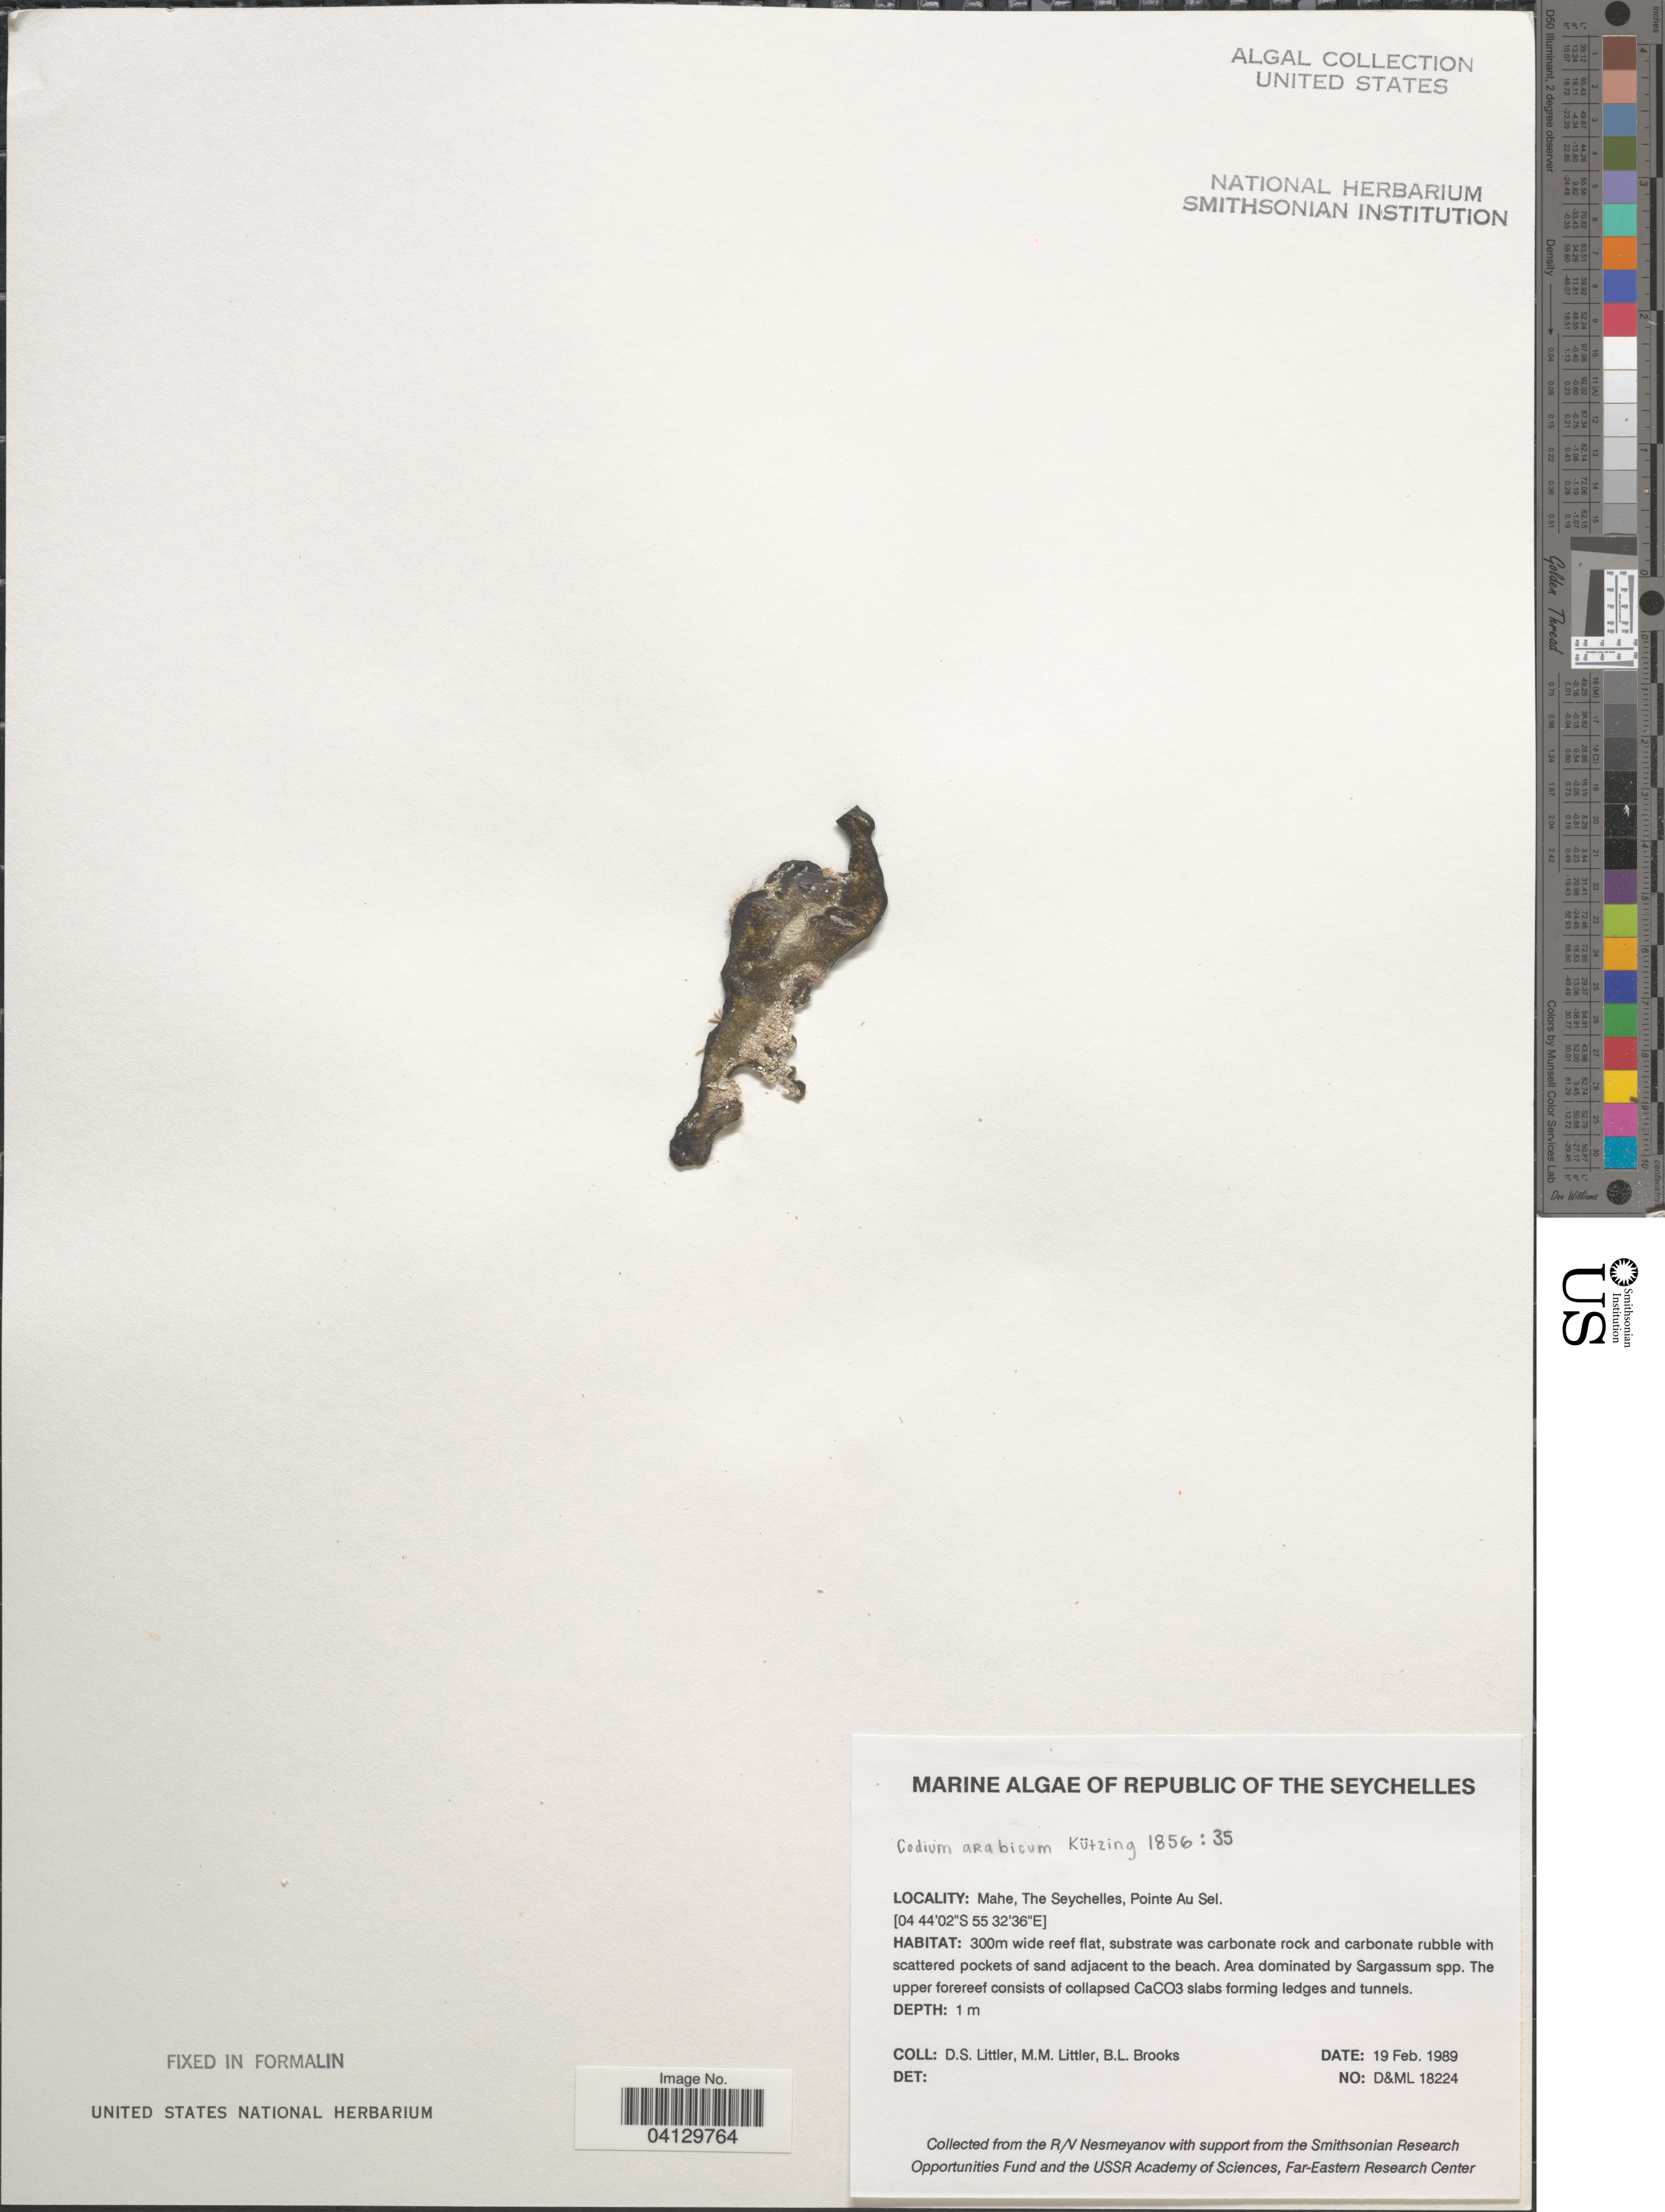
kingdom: Plantae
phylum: Chlorophyta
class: Ulvophyceae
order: Bryopsidales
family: Codiaceae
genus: Codium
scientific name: Codium arabicum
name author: Kütz.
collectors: D. S. Littler & B. Brooks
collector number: D&ML18224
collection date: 1989-02-19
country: Seychelles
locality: Mahe, Pointe Au Sel. 300m wide reef flat.